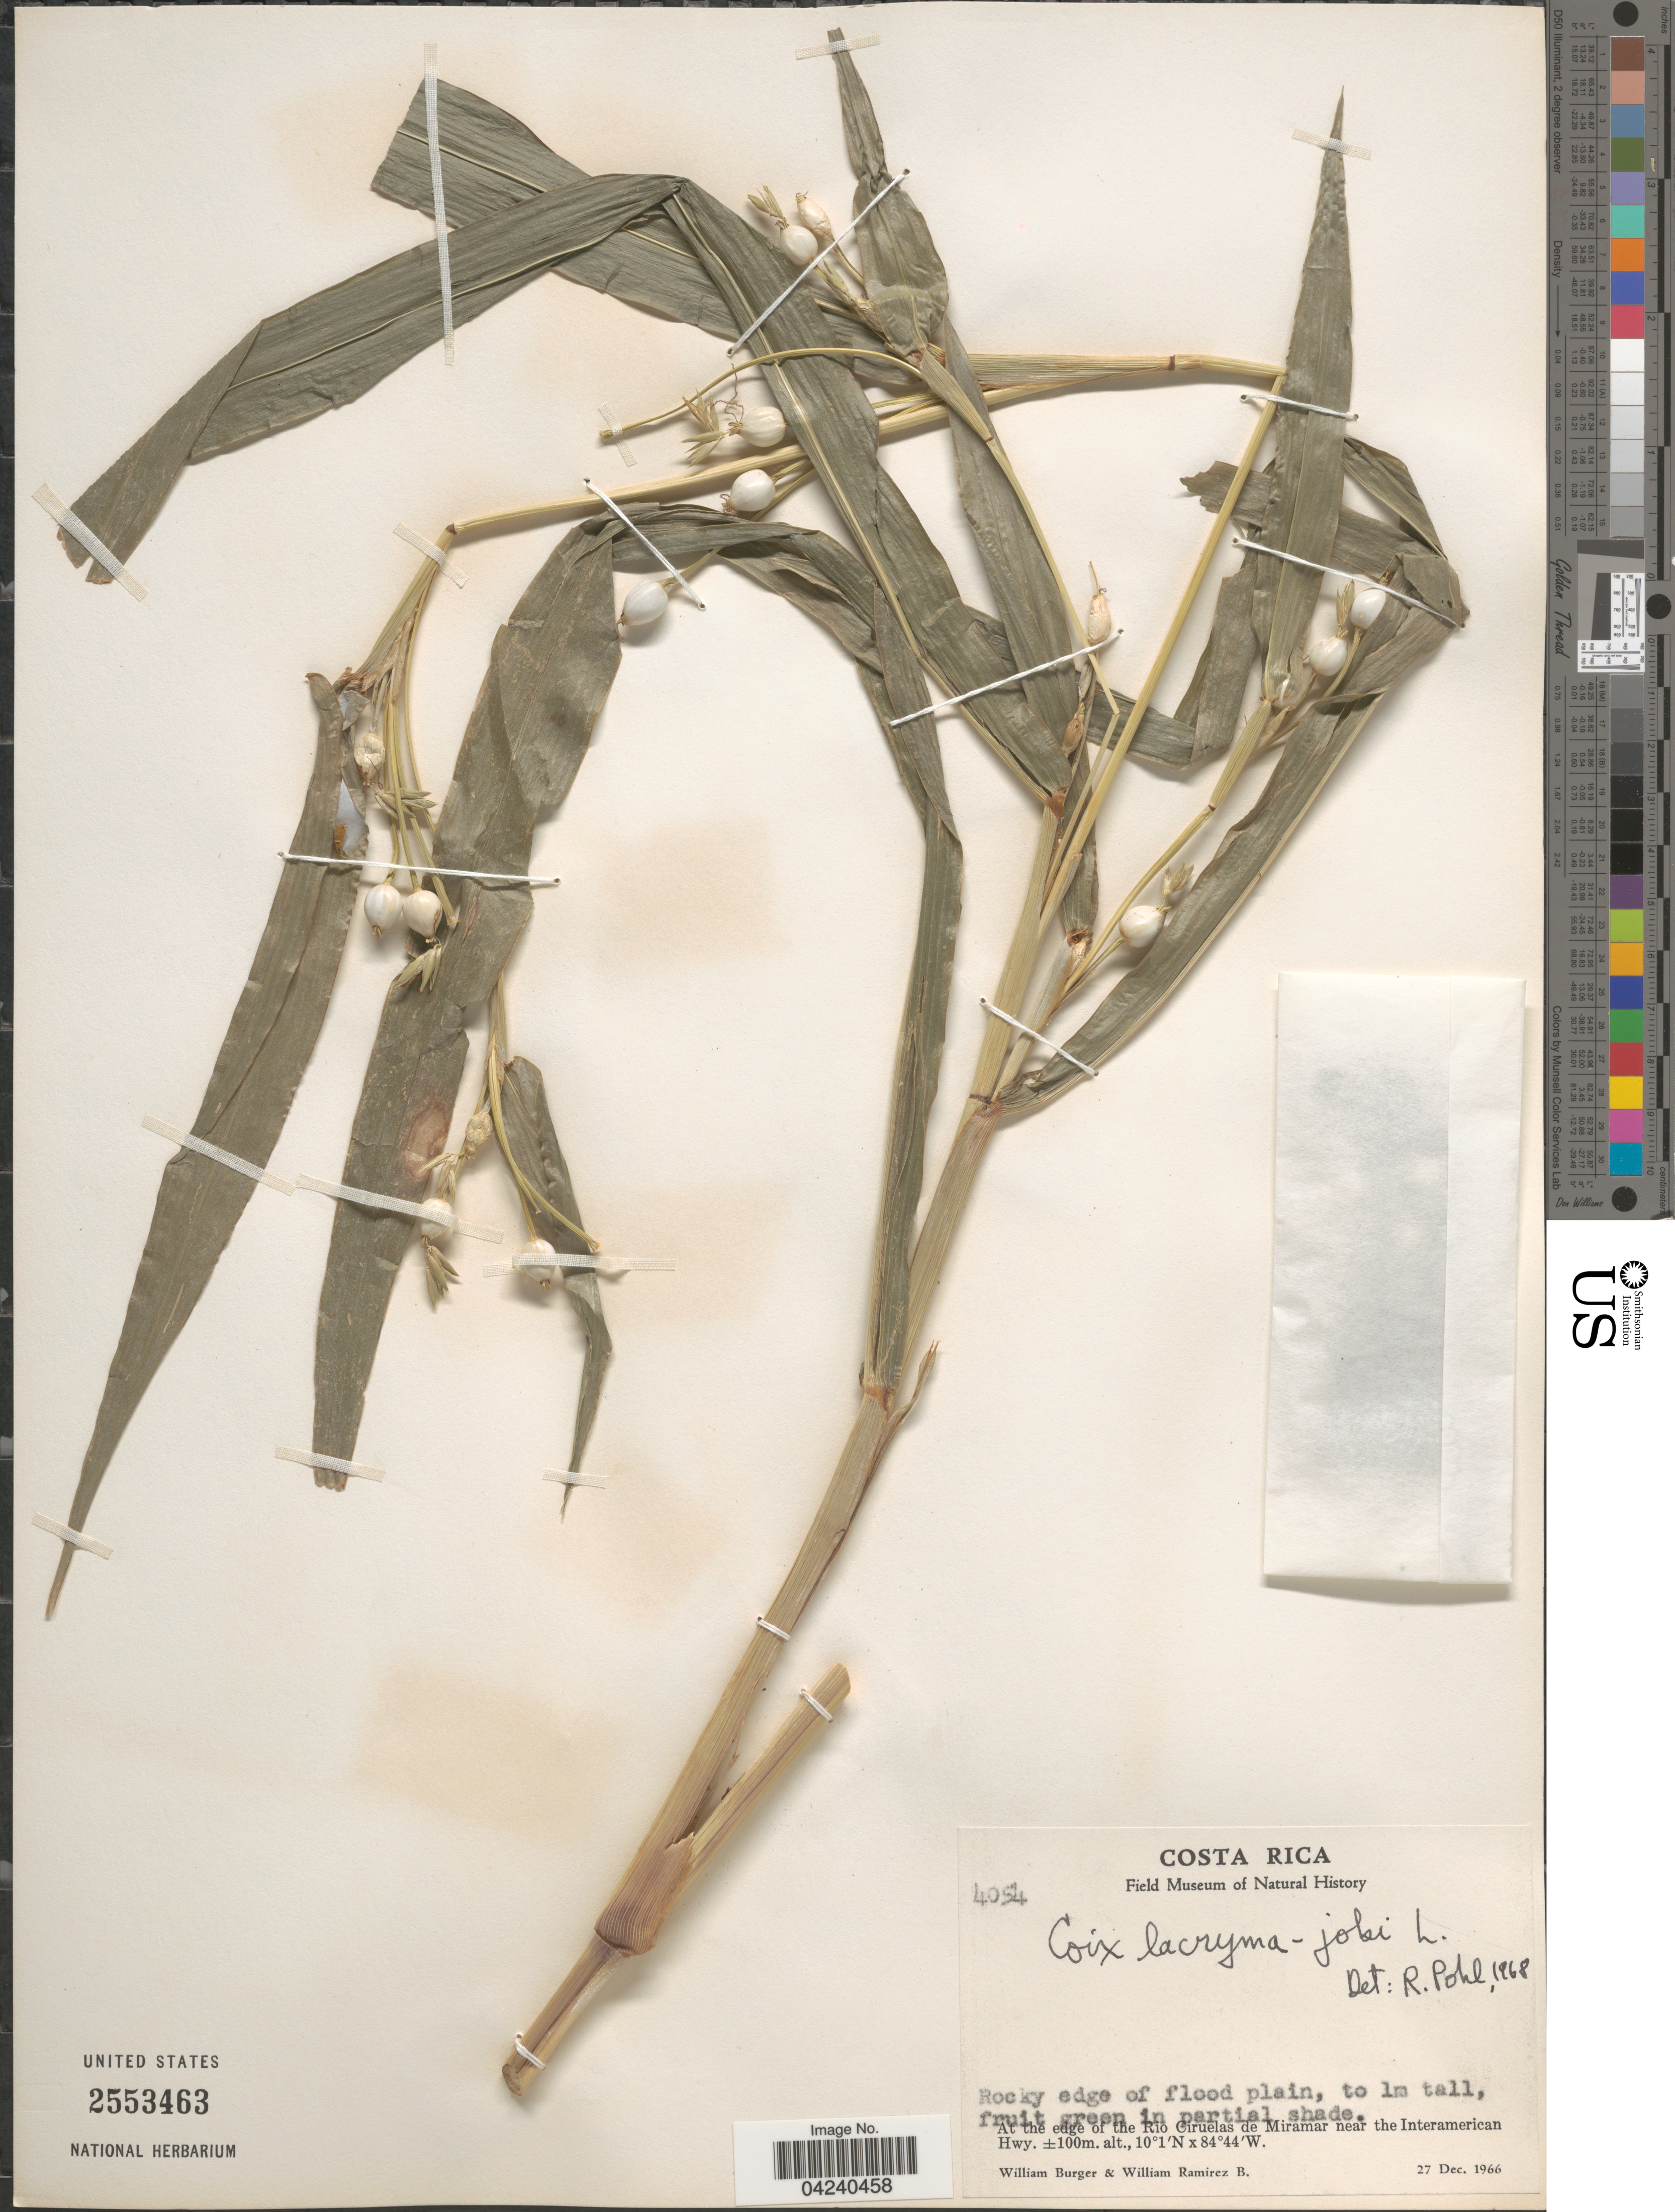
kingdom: Plantae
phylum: Tracheophyta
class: Liliopsida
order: Poales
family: Poaceae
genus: Coix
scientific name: Coix lacryma-jobi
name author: L.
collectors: W. Burger & W. Ramirez B.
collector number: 4054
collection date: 1966-12-27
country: Costa Rica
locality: Rocky edge of flood plain. At the edge of the Rio Ciruelas de Miramar near the Interamerican Hwy.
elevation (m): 100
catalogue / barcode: US 2553463